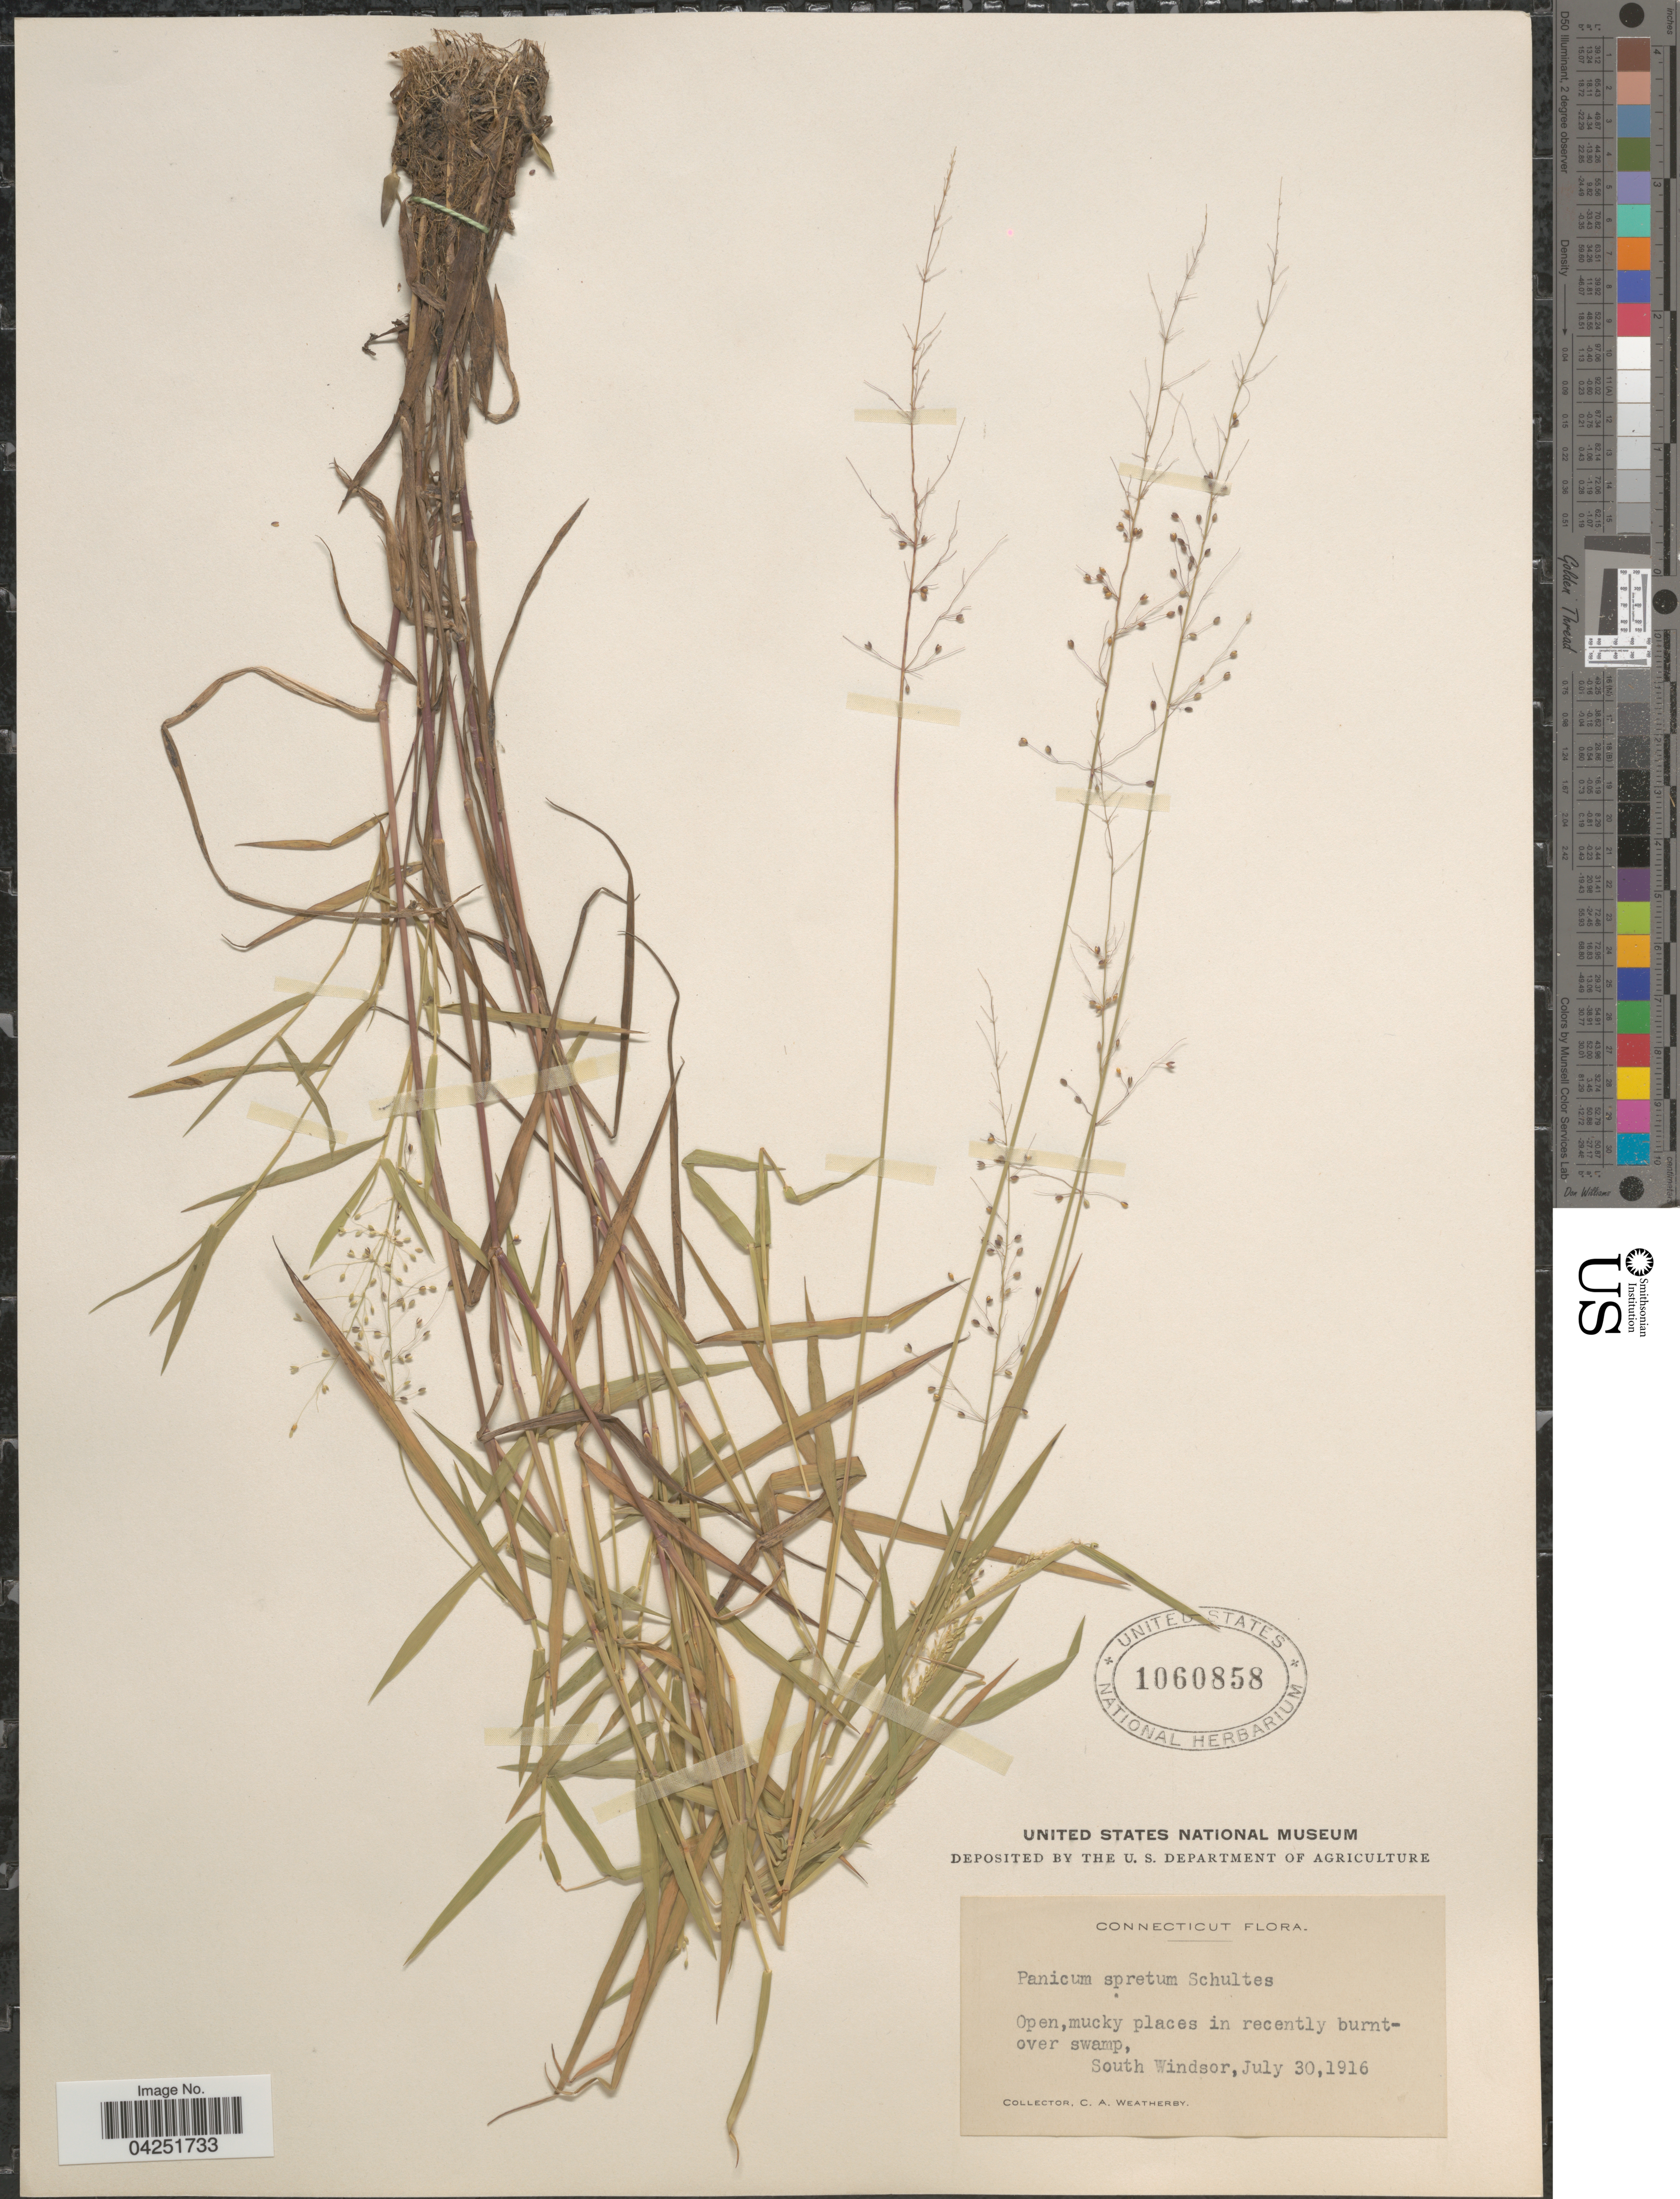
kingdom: Plantae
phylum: Tracheophyta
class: Liliopsida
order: Poales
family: Poaceae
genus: Dichanthelium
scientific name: Dichanthelium acuminatum var. densiflorum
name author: (Rand & Redfield) Gould & C.A. Clark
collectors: C. A. Weatherby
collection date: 1916-07-30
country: United States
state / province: Connecticut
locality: South Windsor.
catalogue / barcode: US 1060858